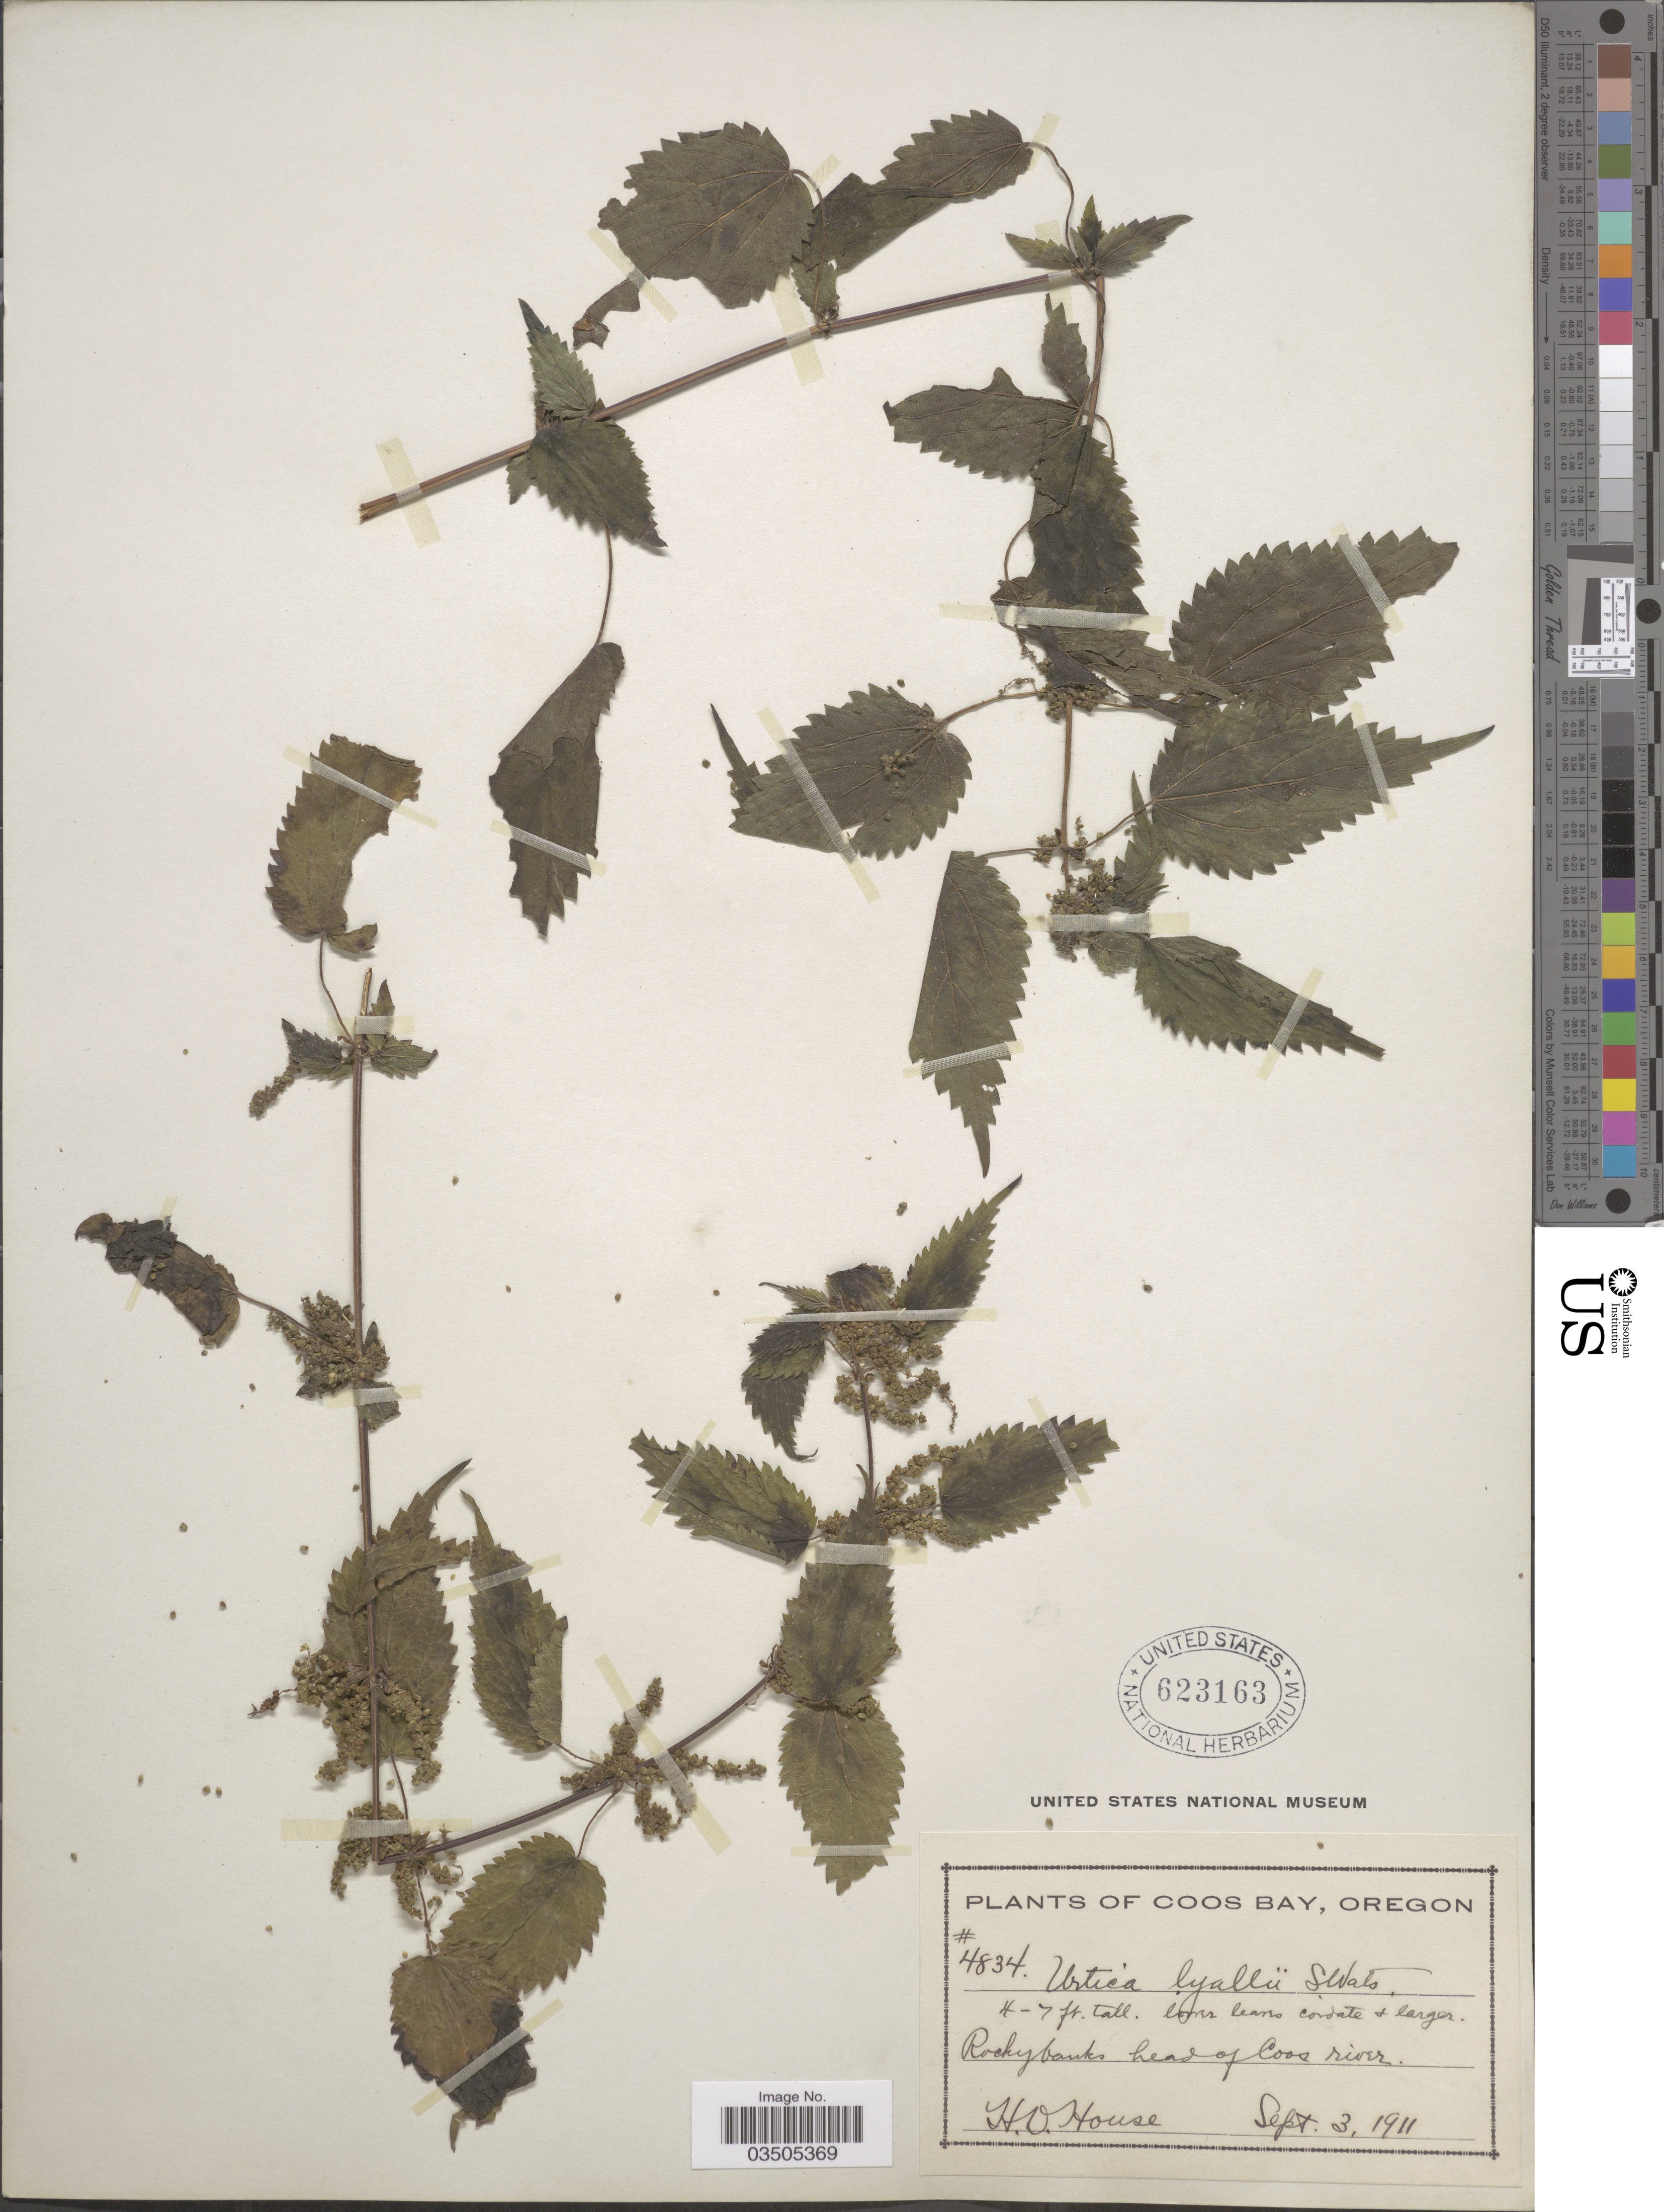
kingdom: Plantae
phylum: Tracheophyta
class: Magnoliopsida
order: Rosales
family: Urticaceae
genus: Urtica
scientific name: Urtica dioica subsp. gracilis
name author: L.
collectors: H. D. House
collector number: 4834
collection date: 1911-09-03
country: United States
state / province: Oregon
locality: Coos Bay. Rocky banks head of Coos river.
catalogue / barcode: US 623163